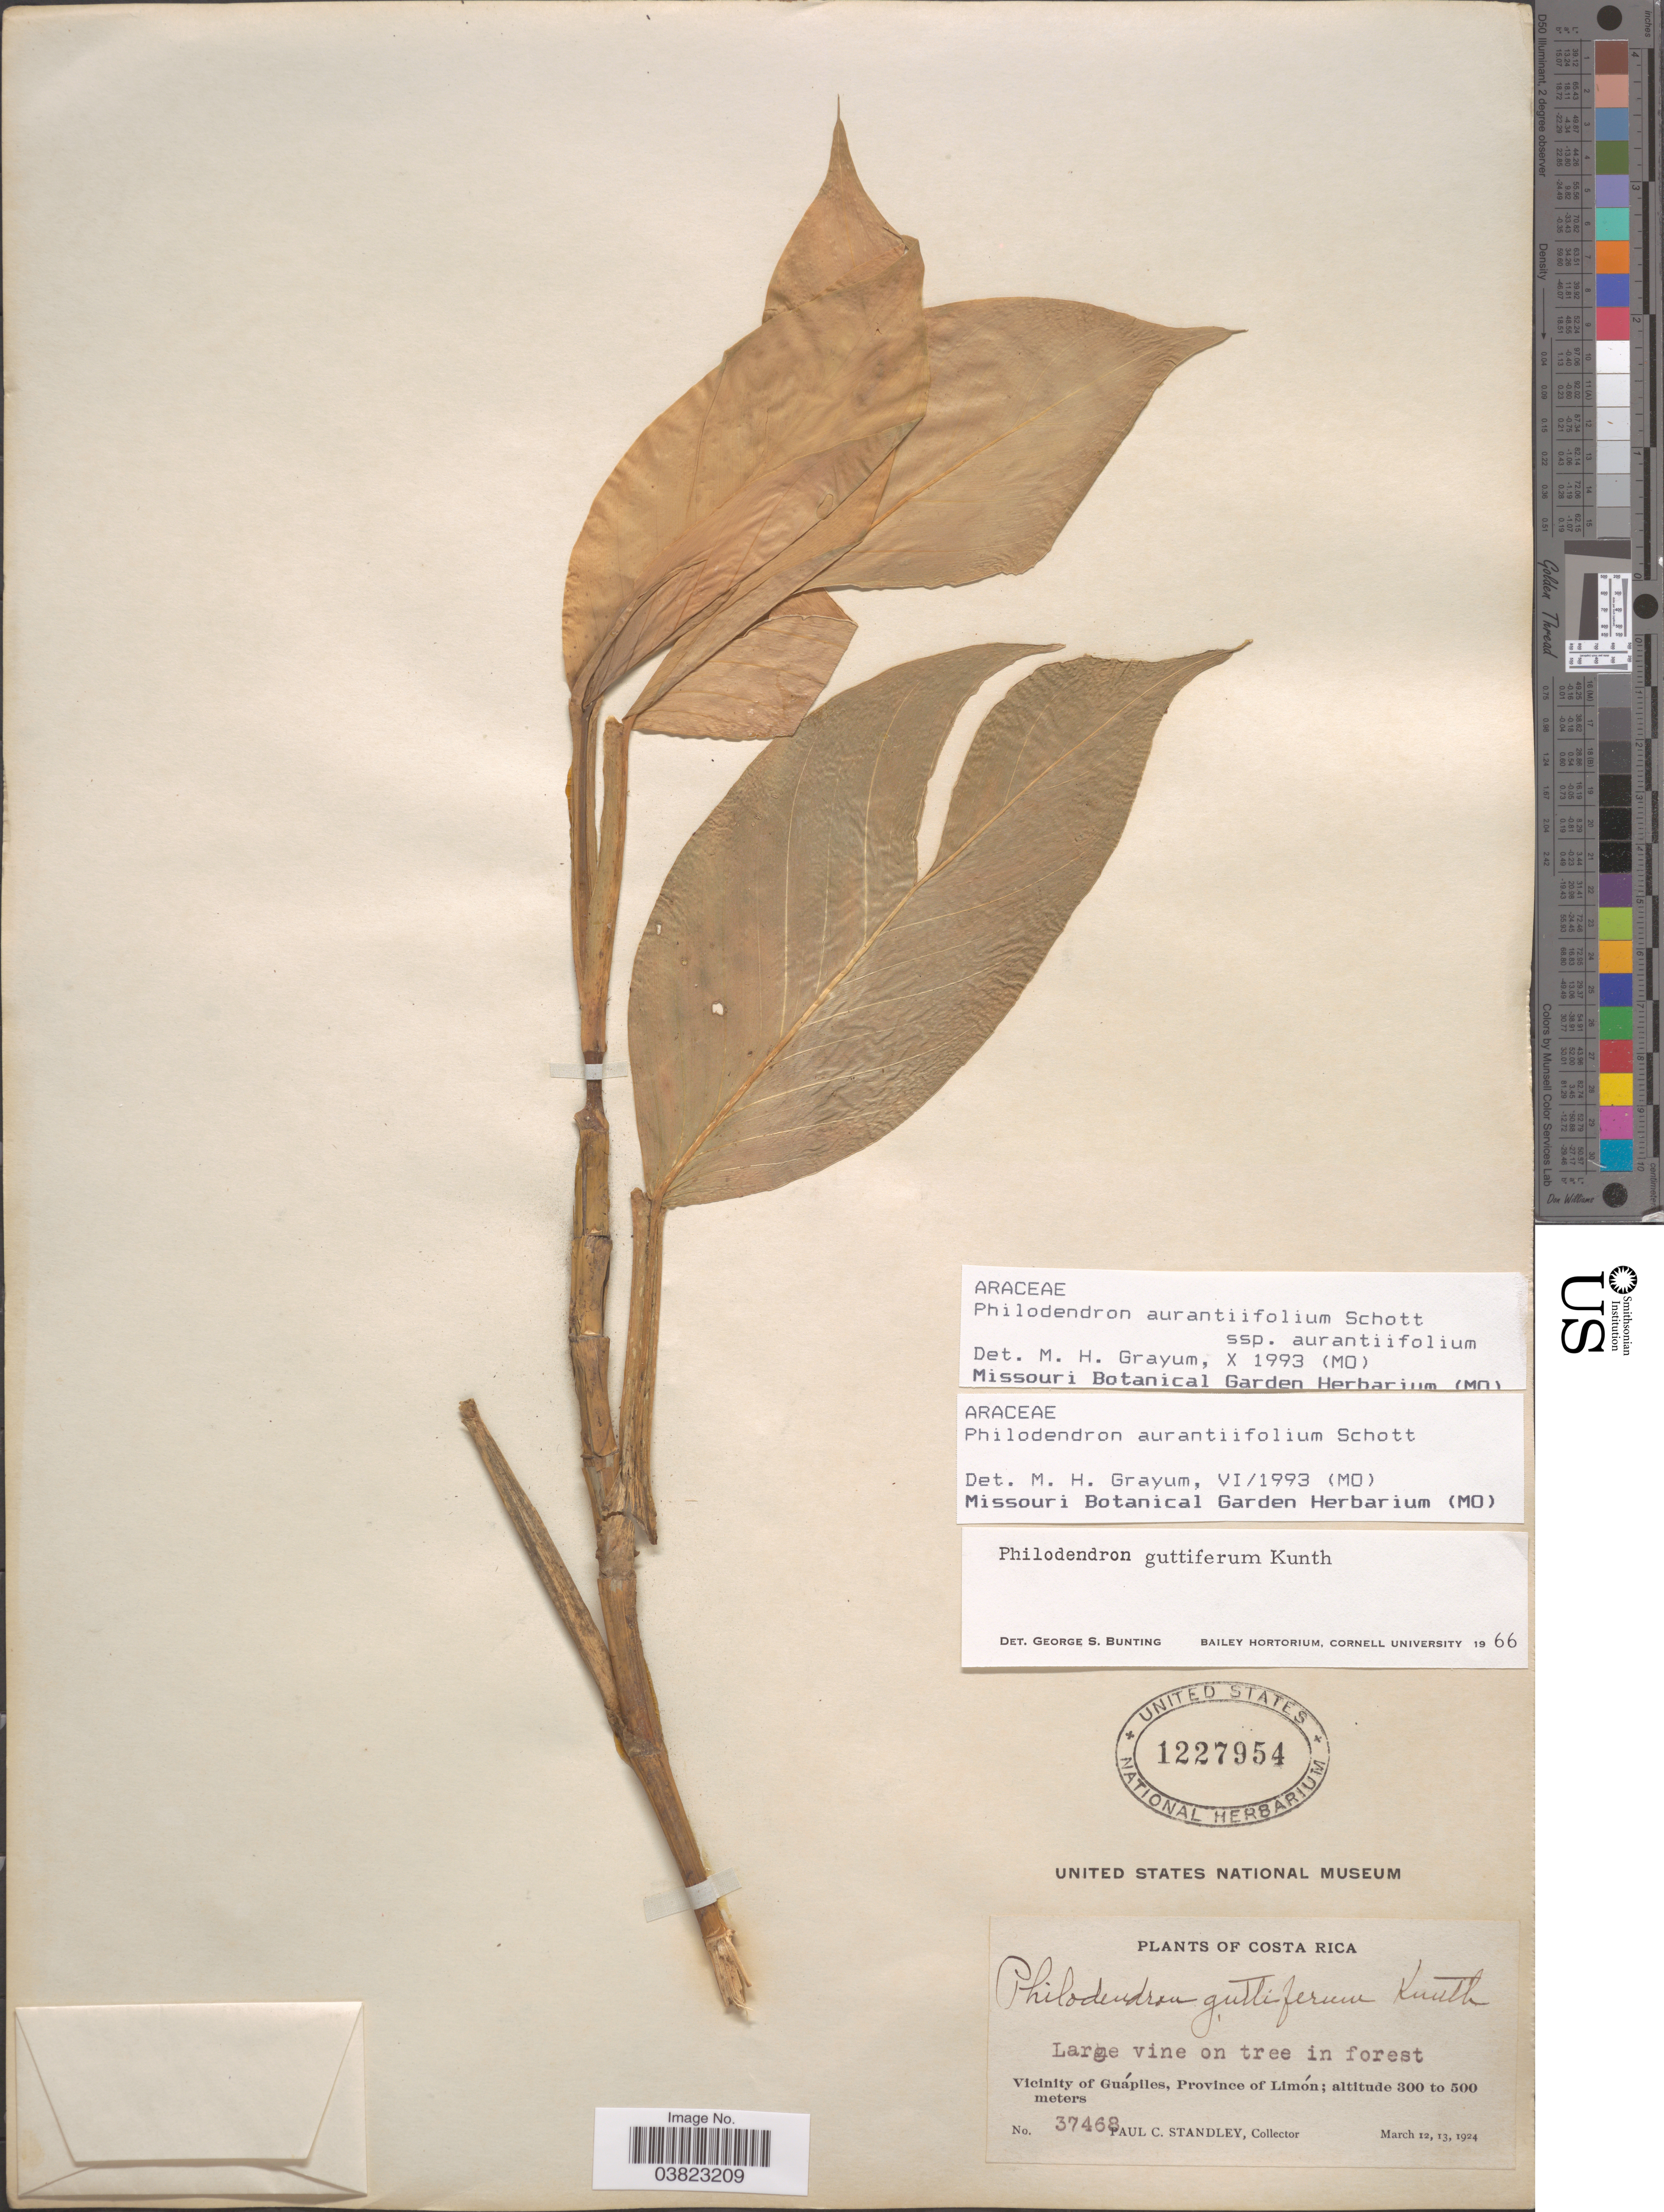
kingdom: Plantae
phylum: Tracheophyta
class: Liliopsida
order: Alismatales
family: Araceae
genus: Philodendron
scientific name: Philodendron aurantiifolium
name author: Schott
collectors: P. C. Standley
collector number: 37468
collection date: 1924-03-12/1924-03-13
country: Costa Rica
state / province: Limón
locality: Vicinity of Guápiles.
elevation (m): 300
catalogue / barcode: US 1227954